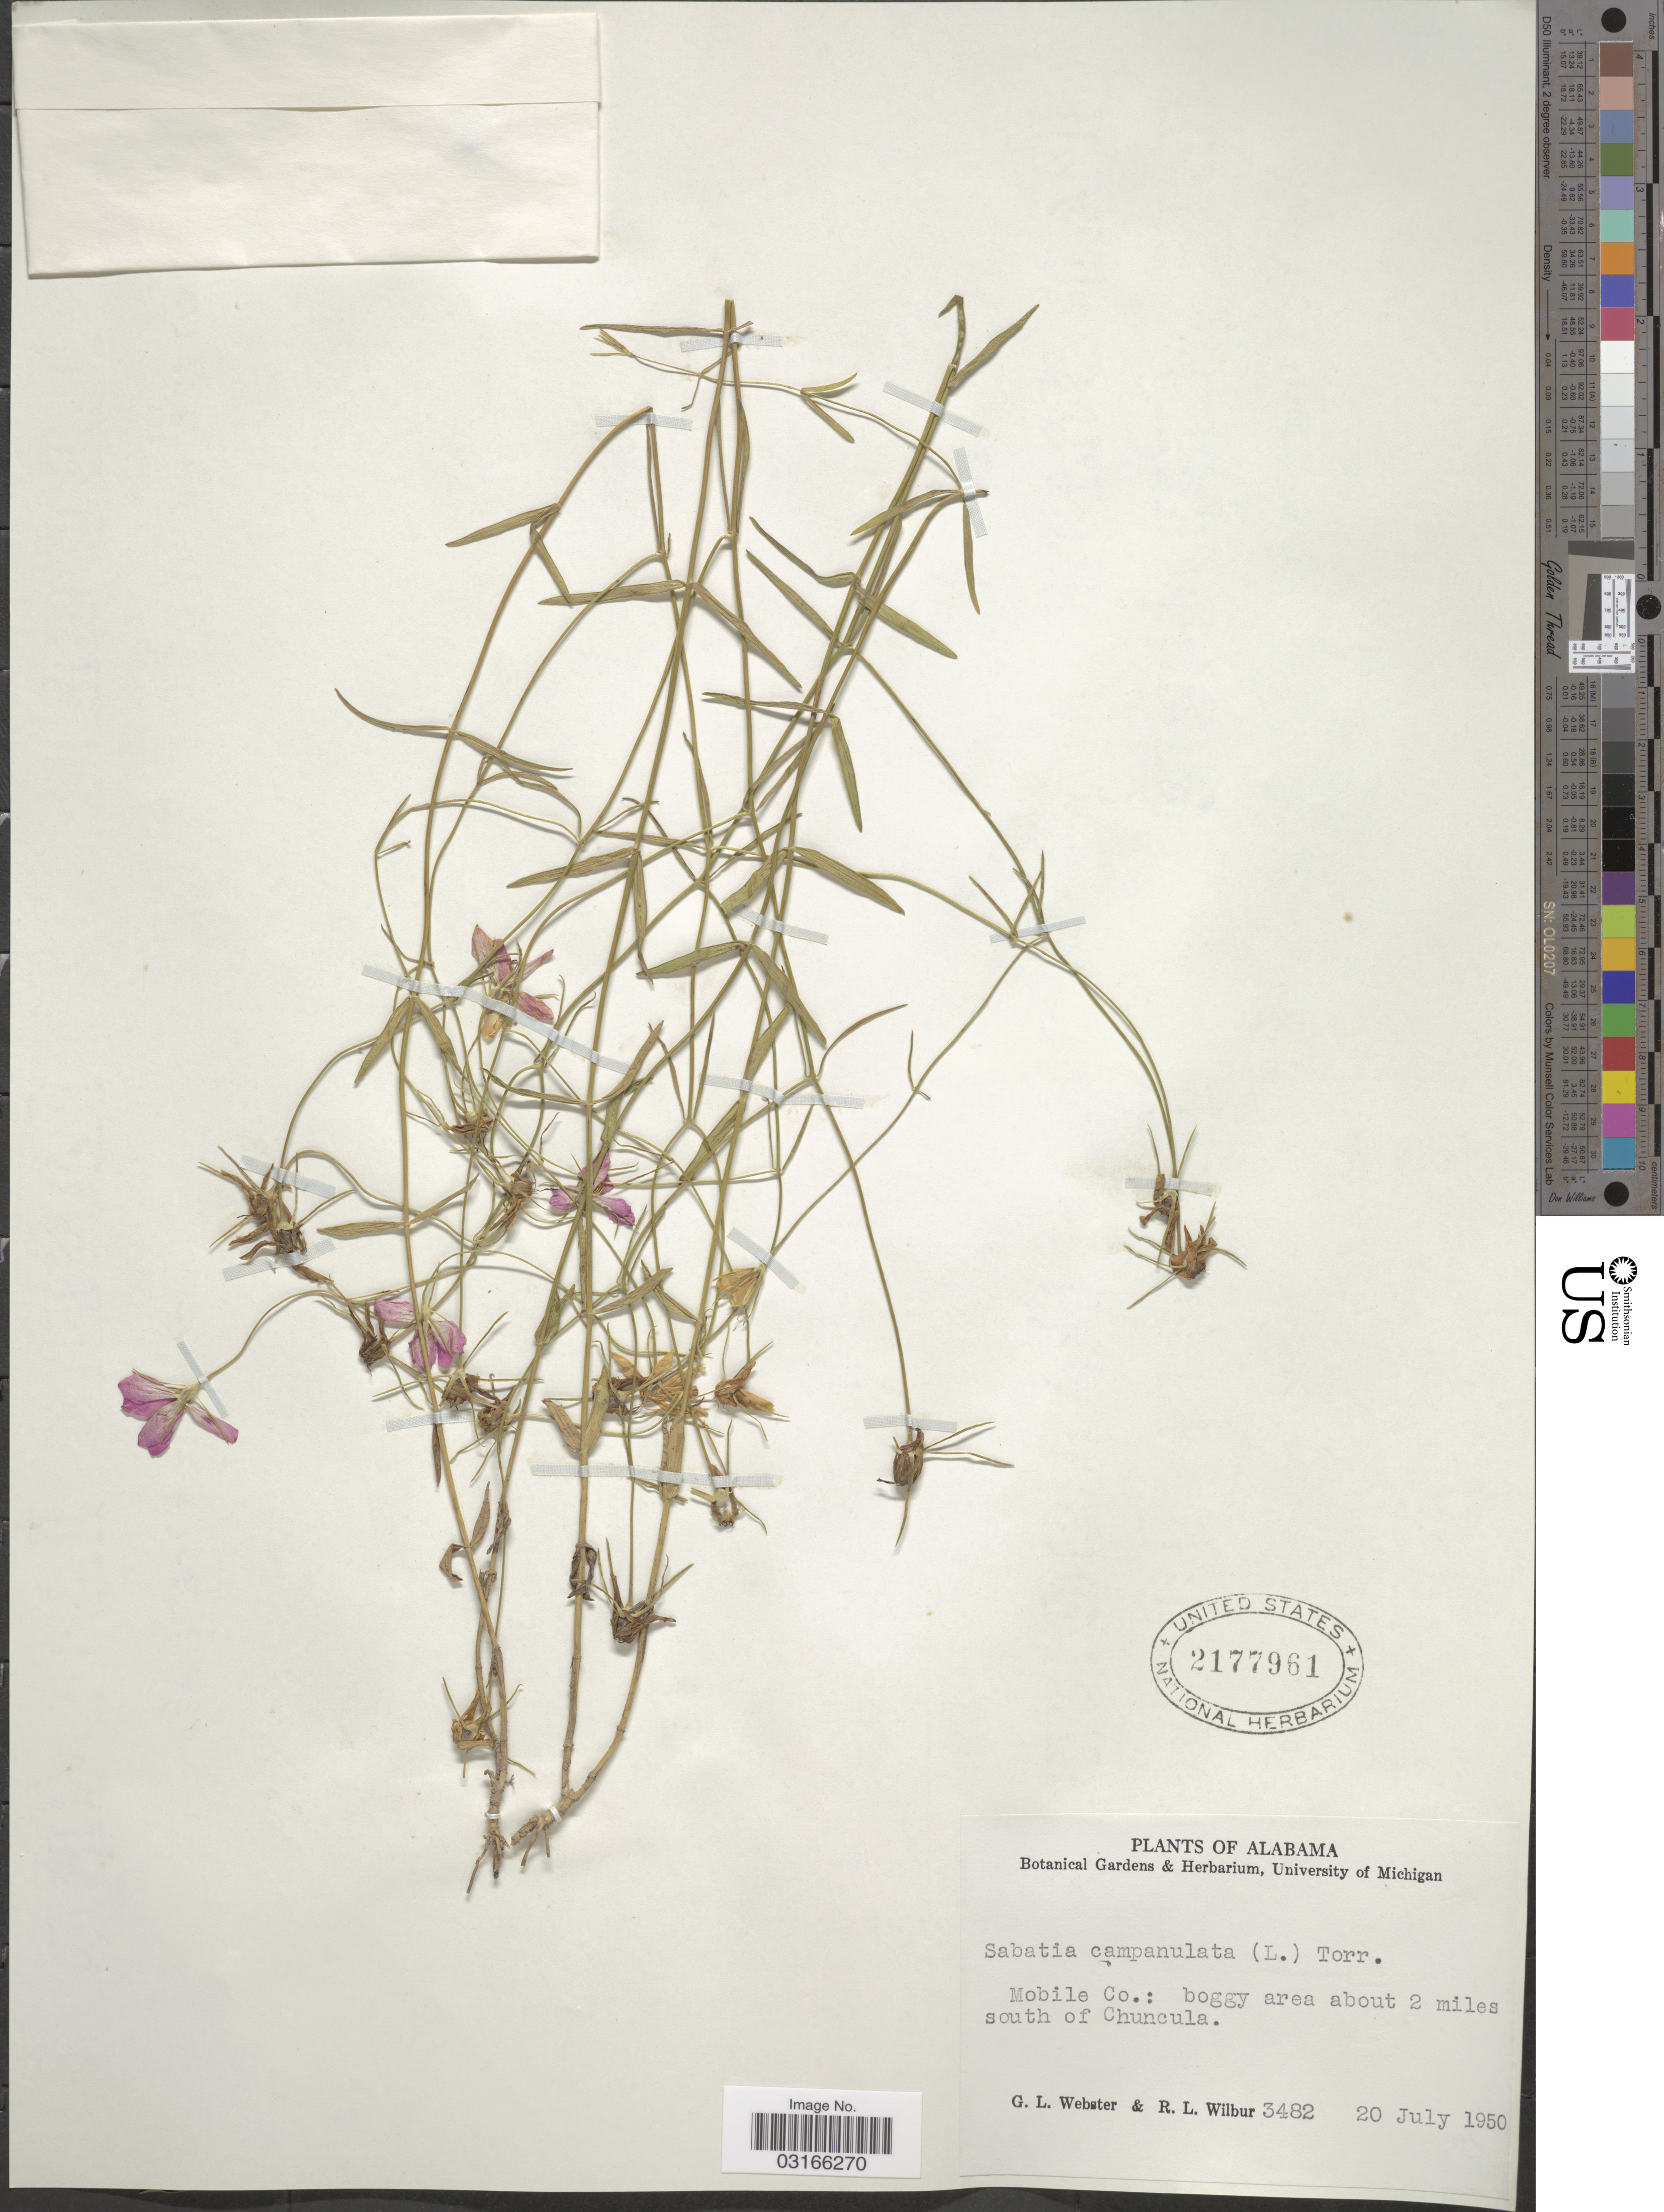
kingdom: Plantae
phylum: Tracheophyta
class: Magnoliopsida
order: Gentianales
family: Gentianaceae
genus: Sabatia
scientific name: Sabatia campanulata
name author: (L.) Torr.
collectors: G. L. Webster & R. L. Wilbur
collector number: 3482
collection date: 1950-07-20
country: United States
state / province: Alabama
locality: Mobile Co.: boggy area about 2 miles south of Chuncula.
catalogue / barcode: US 2177961